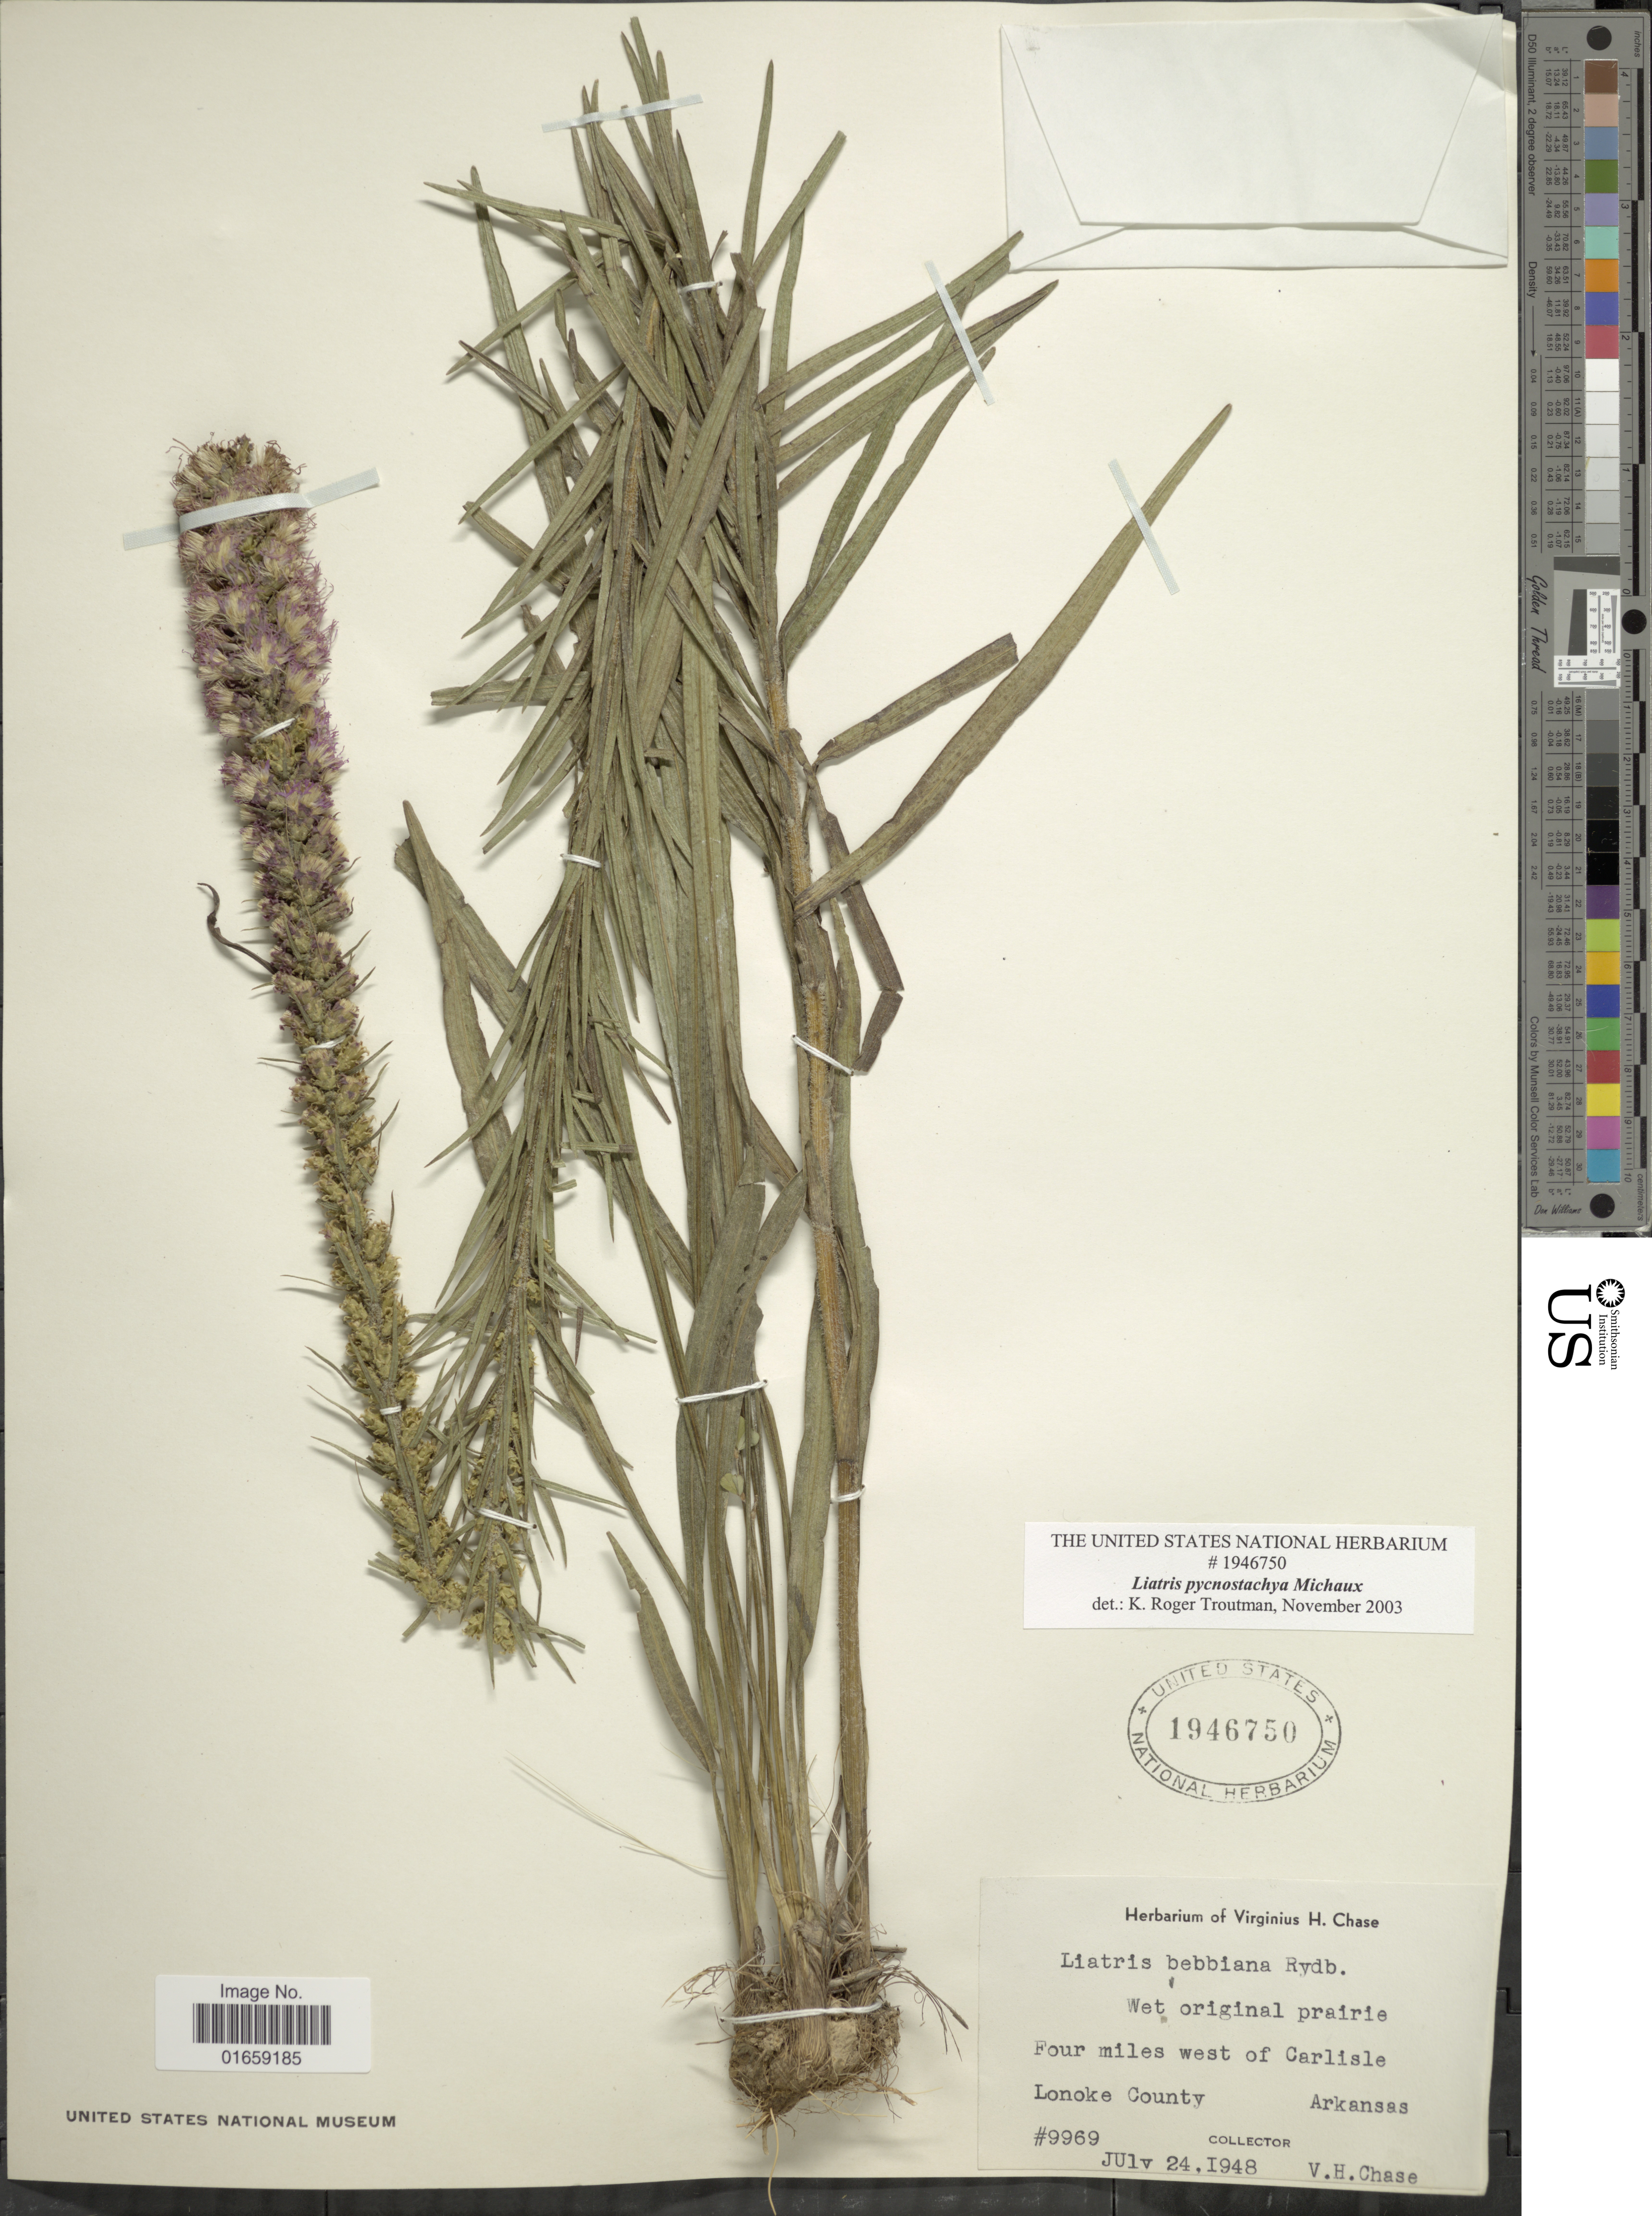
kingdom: Plantae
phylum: Tracheophyta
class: Magnoliopsida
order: Asterales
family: Asteraceae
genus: Liatris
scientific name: Liatris pycnostachya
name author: Michx.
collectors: V. H. Chase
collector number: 9969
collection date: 1948-07-24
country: United States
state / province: Arkansas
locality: Four miles west of Carlisle, Lonoke County, Arkansas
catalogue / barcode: US 1946750